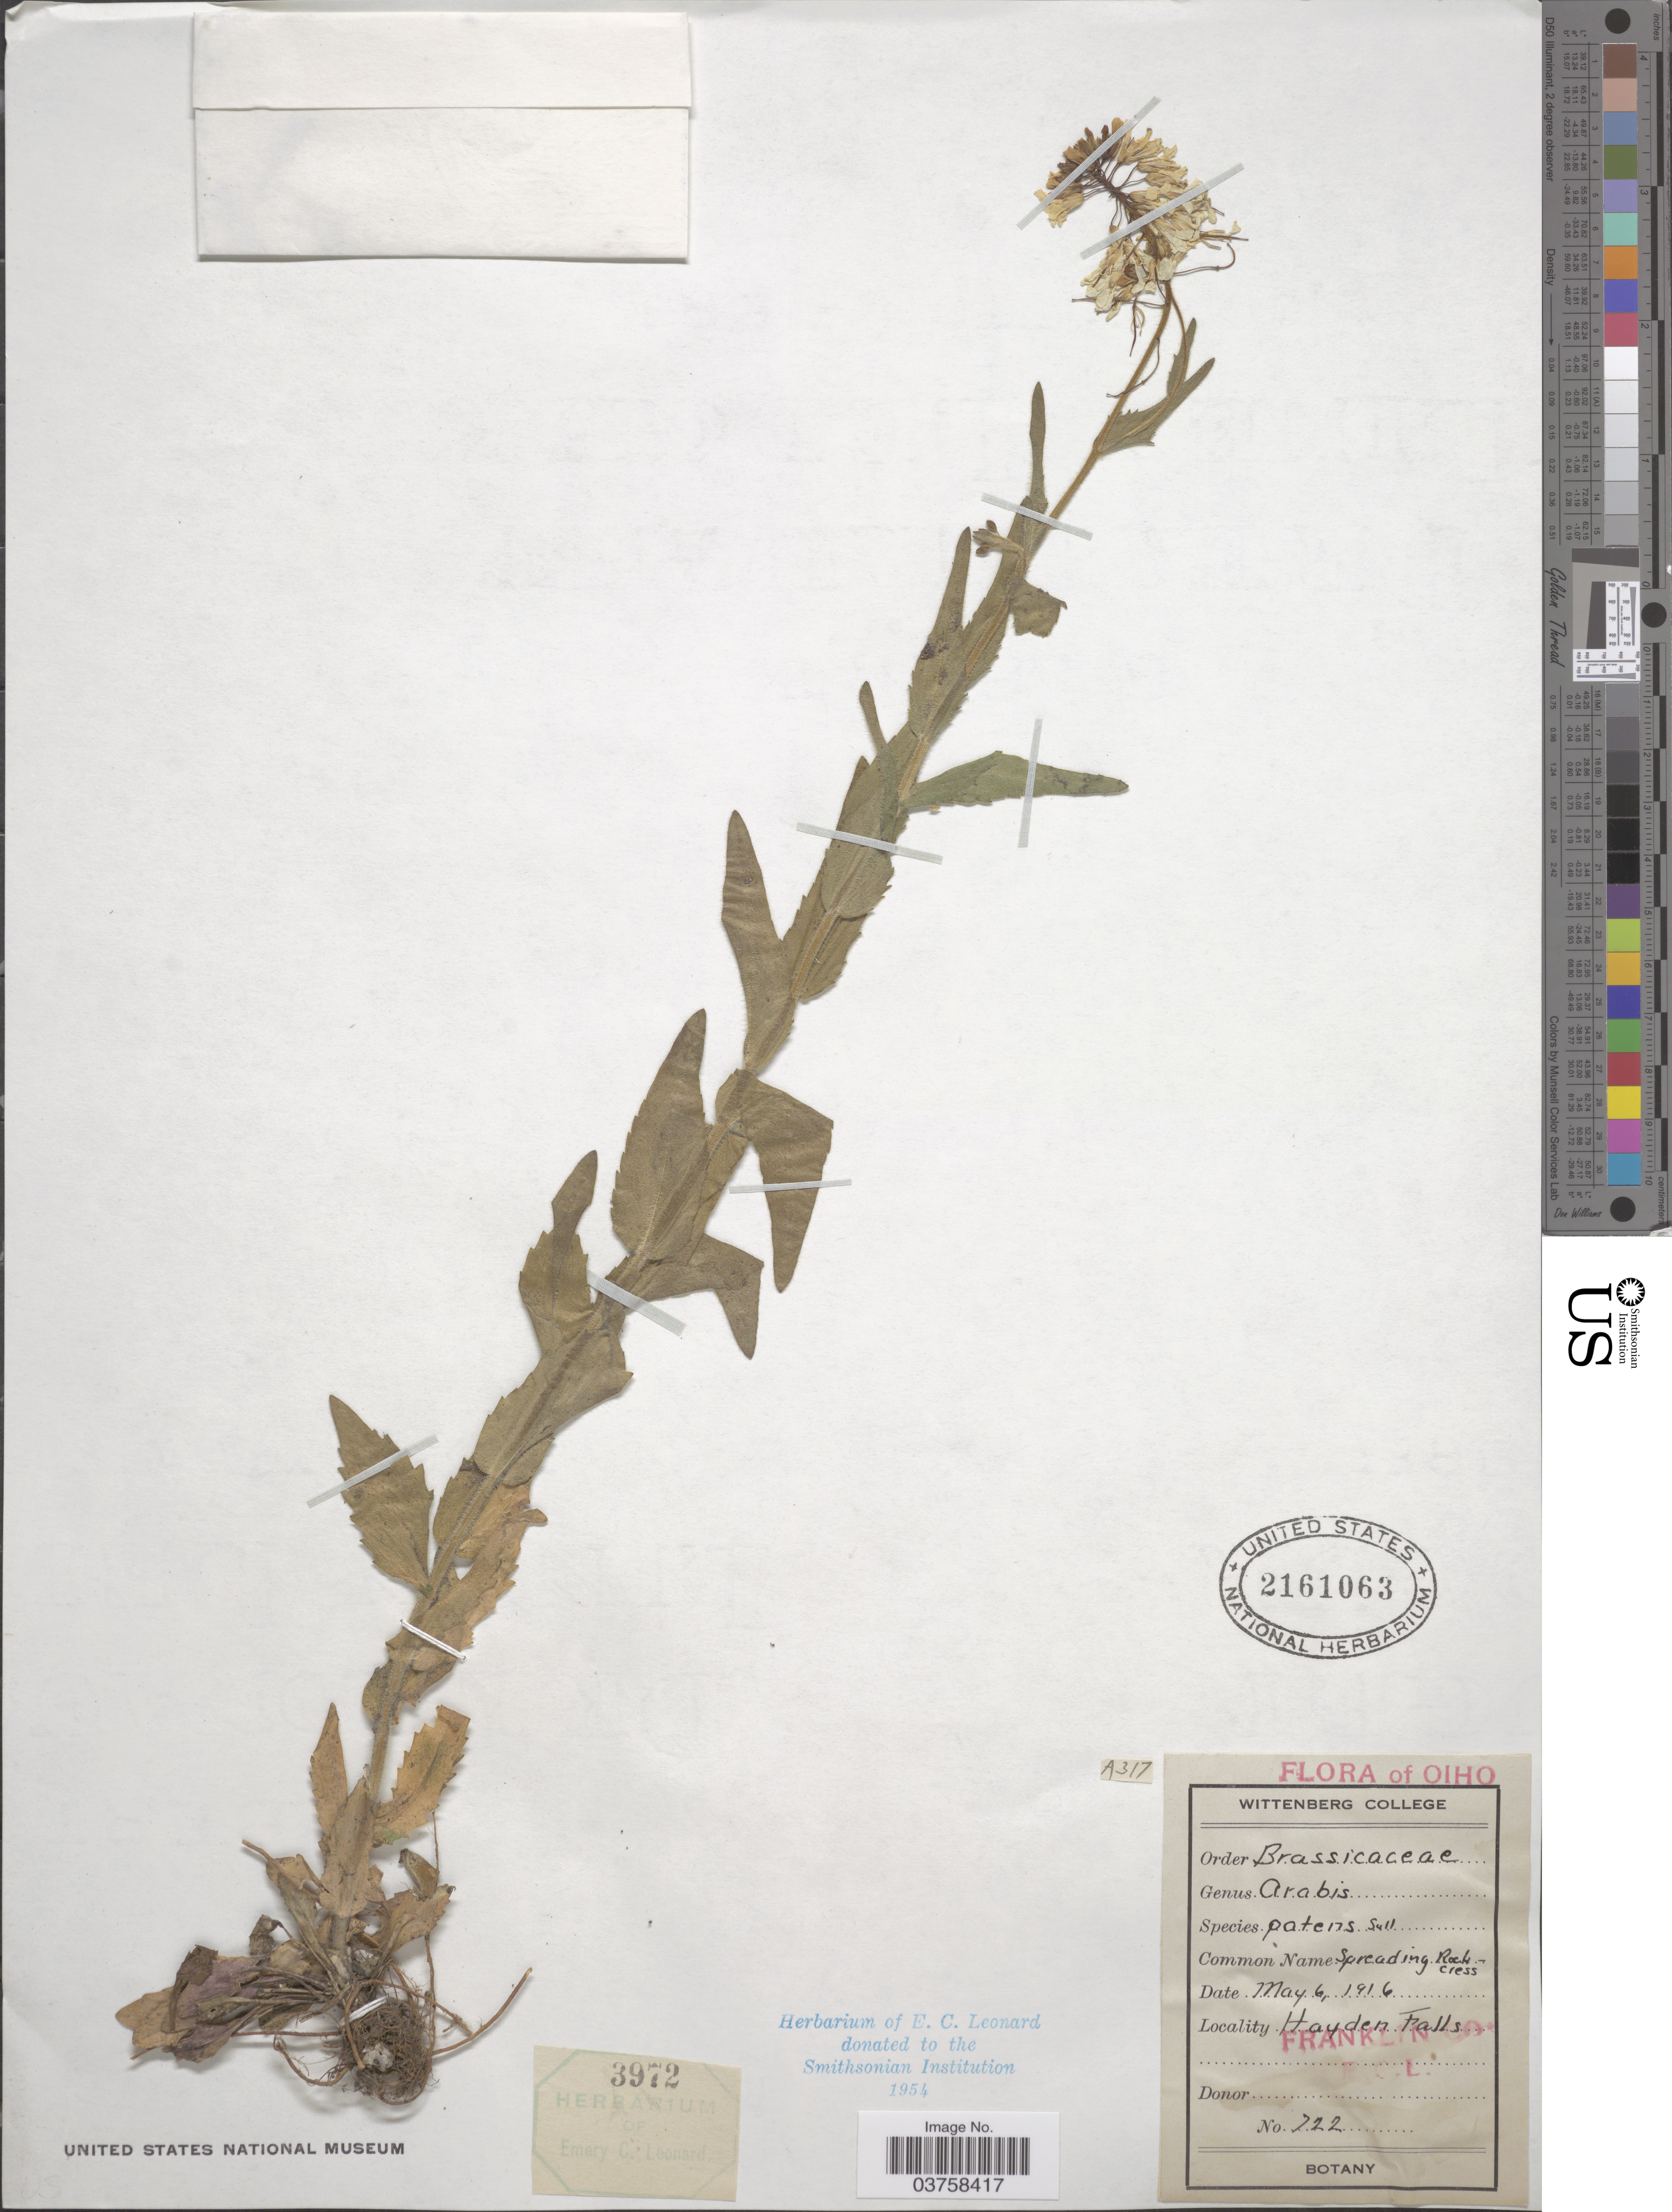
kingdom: Plantae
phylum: Tracheophyta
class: Magnoliopsida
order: Brassicales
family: Brassicaceae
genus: Arabis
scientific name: Arabis patens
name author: Sull.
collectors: E. C. Leonard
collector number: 722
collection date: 1916-05-06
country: United States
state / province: Ohio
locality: Hayden Falls. Franklin Co.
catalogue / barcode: US 2161063